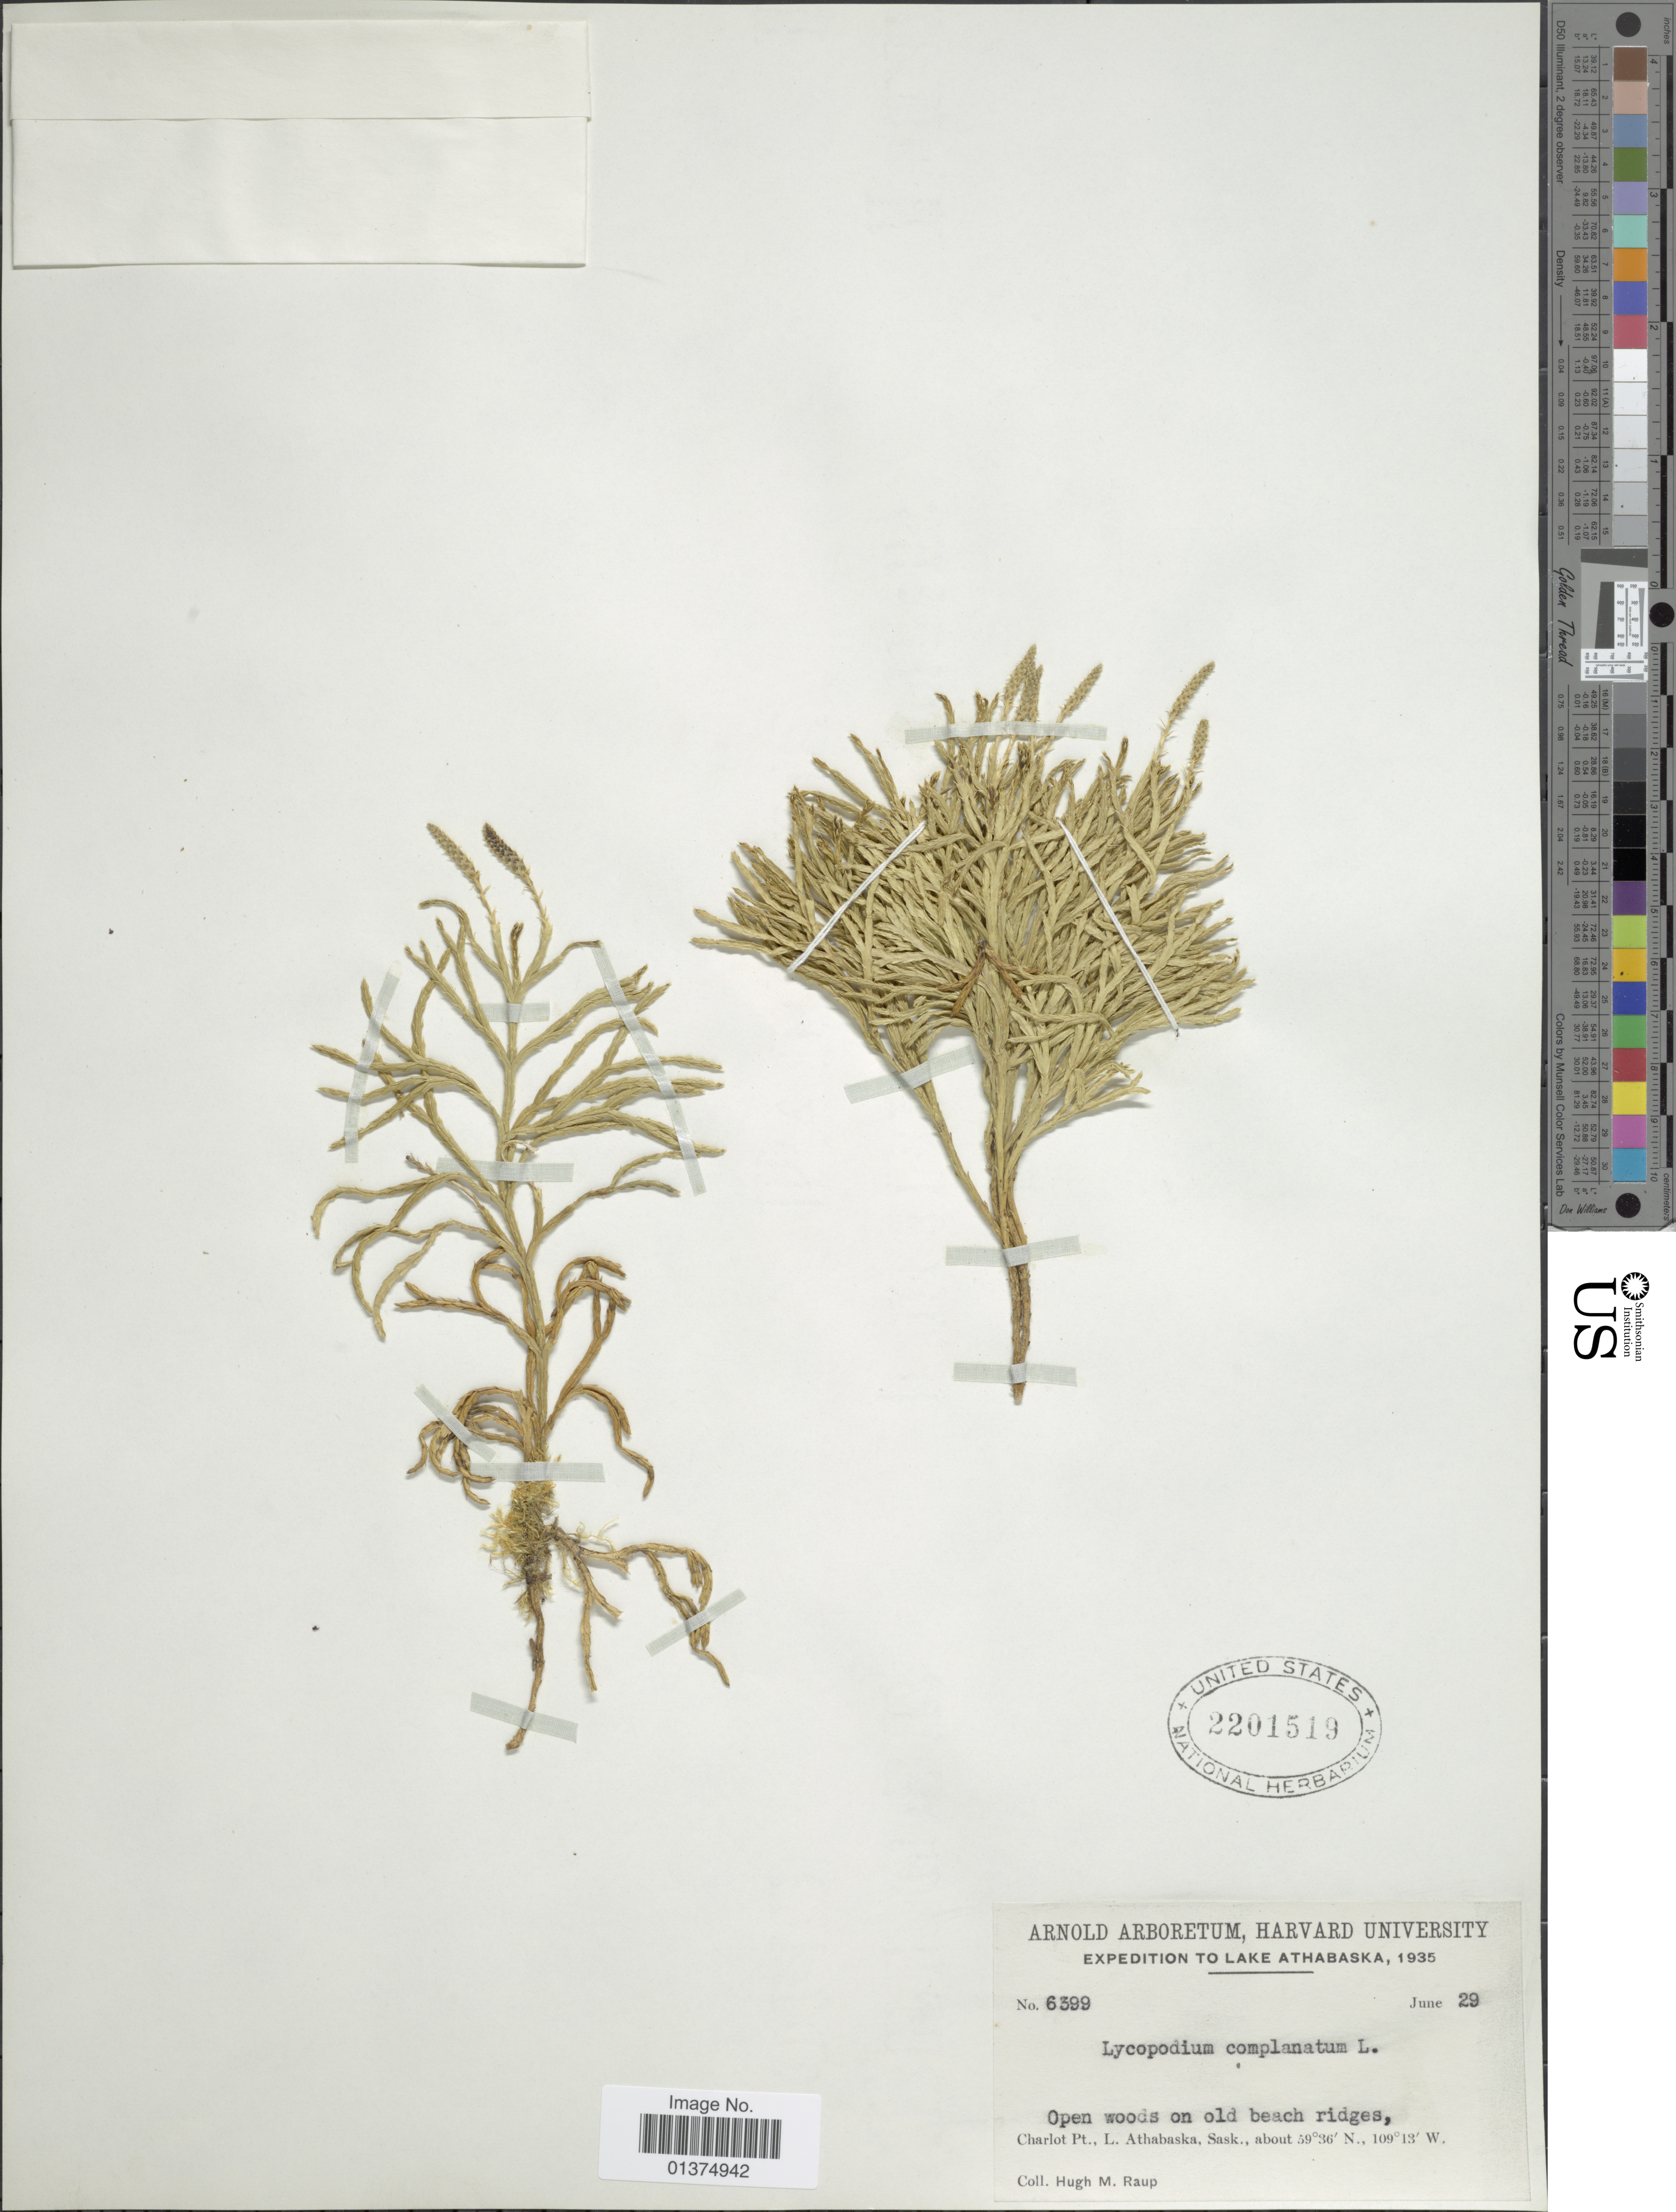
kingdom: Plantae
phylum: Tracheophyta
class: Lycopodiopsida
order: Lycopodiales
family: Lycopodiaceae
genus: Diphasiastrum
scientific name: Diphasiastrum complanatum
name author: (L.) Holub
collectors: H. Raup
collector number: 6399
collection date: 1935-06-29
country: United States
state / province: Alaska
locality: Charlot Pt., L.Athabaska,Saska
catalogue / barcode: US 2201519